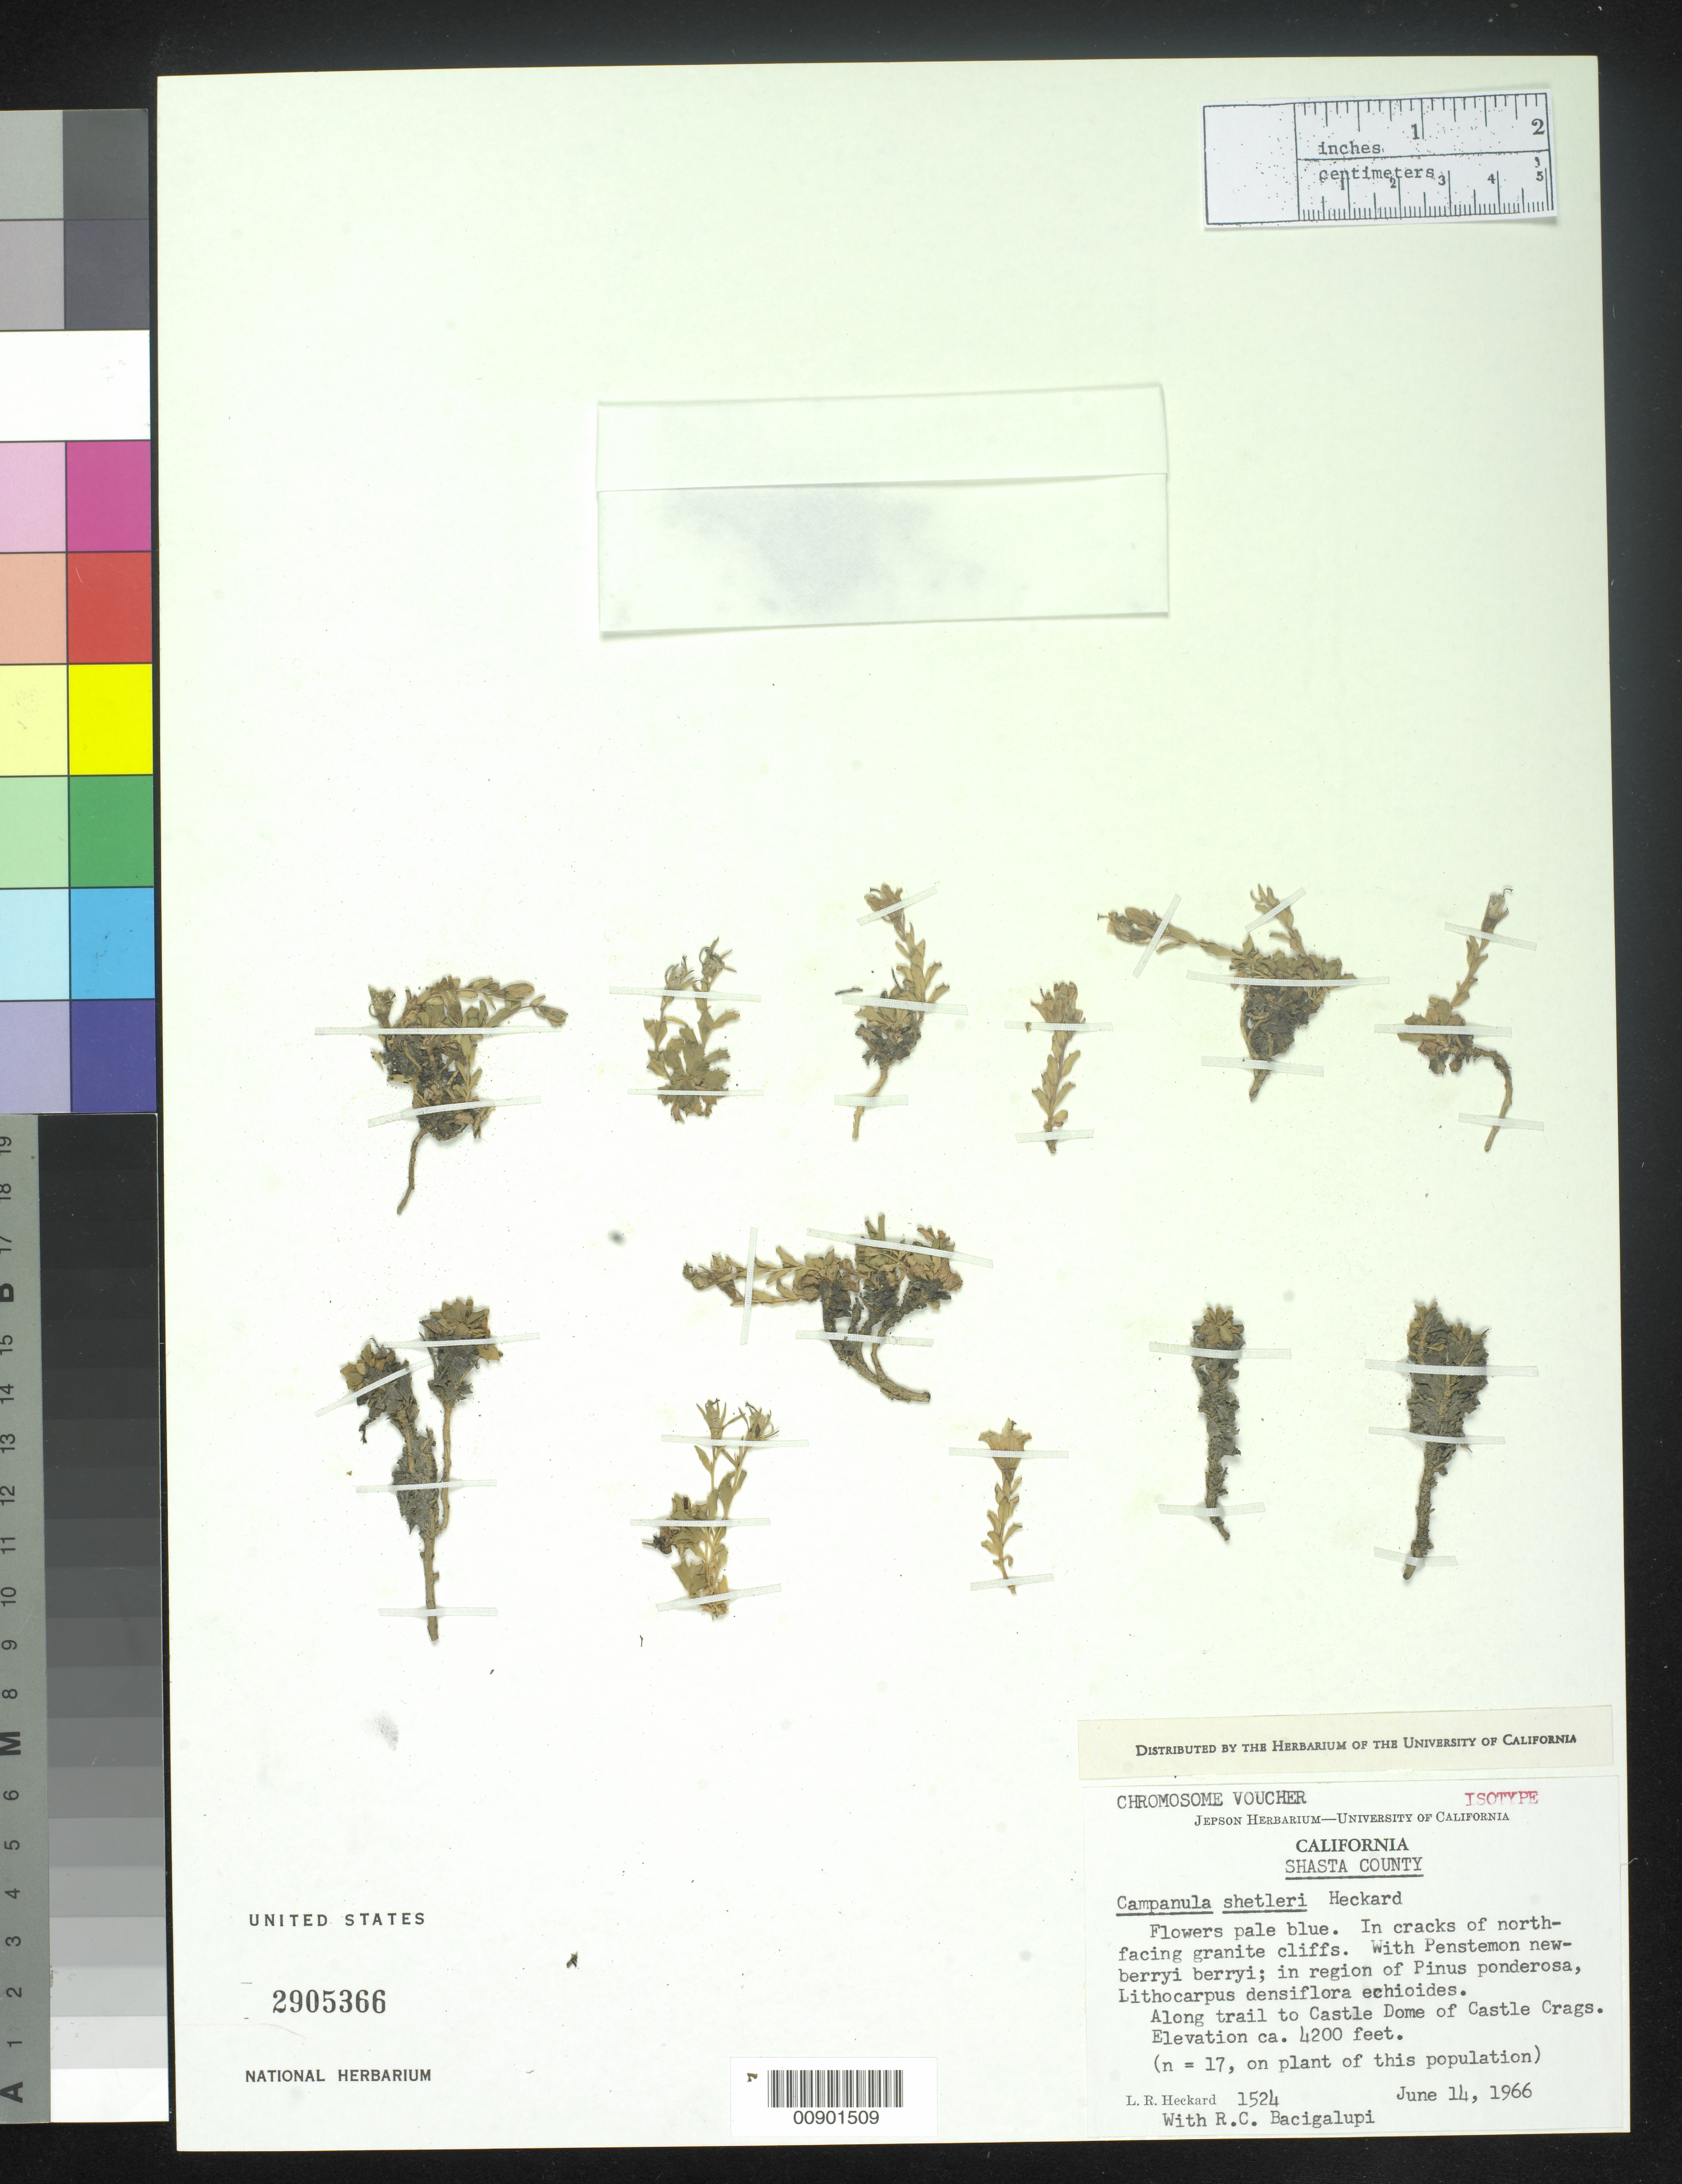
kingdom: Plantae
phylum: Tracheophyta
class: Magnoliopsida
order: Asterales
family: Campanulaceae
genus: Campanula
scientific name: Campanula shetleri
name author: Heckard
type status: Isotype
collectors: L. R. Heckard & R. Bacigalupi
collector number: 1524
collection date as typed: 14 Jun 1966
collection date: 1966-06-14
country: United States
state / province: California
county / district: Shasta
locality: Along trail to Castle Dome of Castle Crags.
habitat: In cracks of north-facing granite cliffs.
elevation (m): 1280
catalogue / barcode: US 2905366